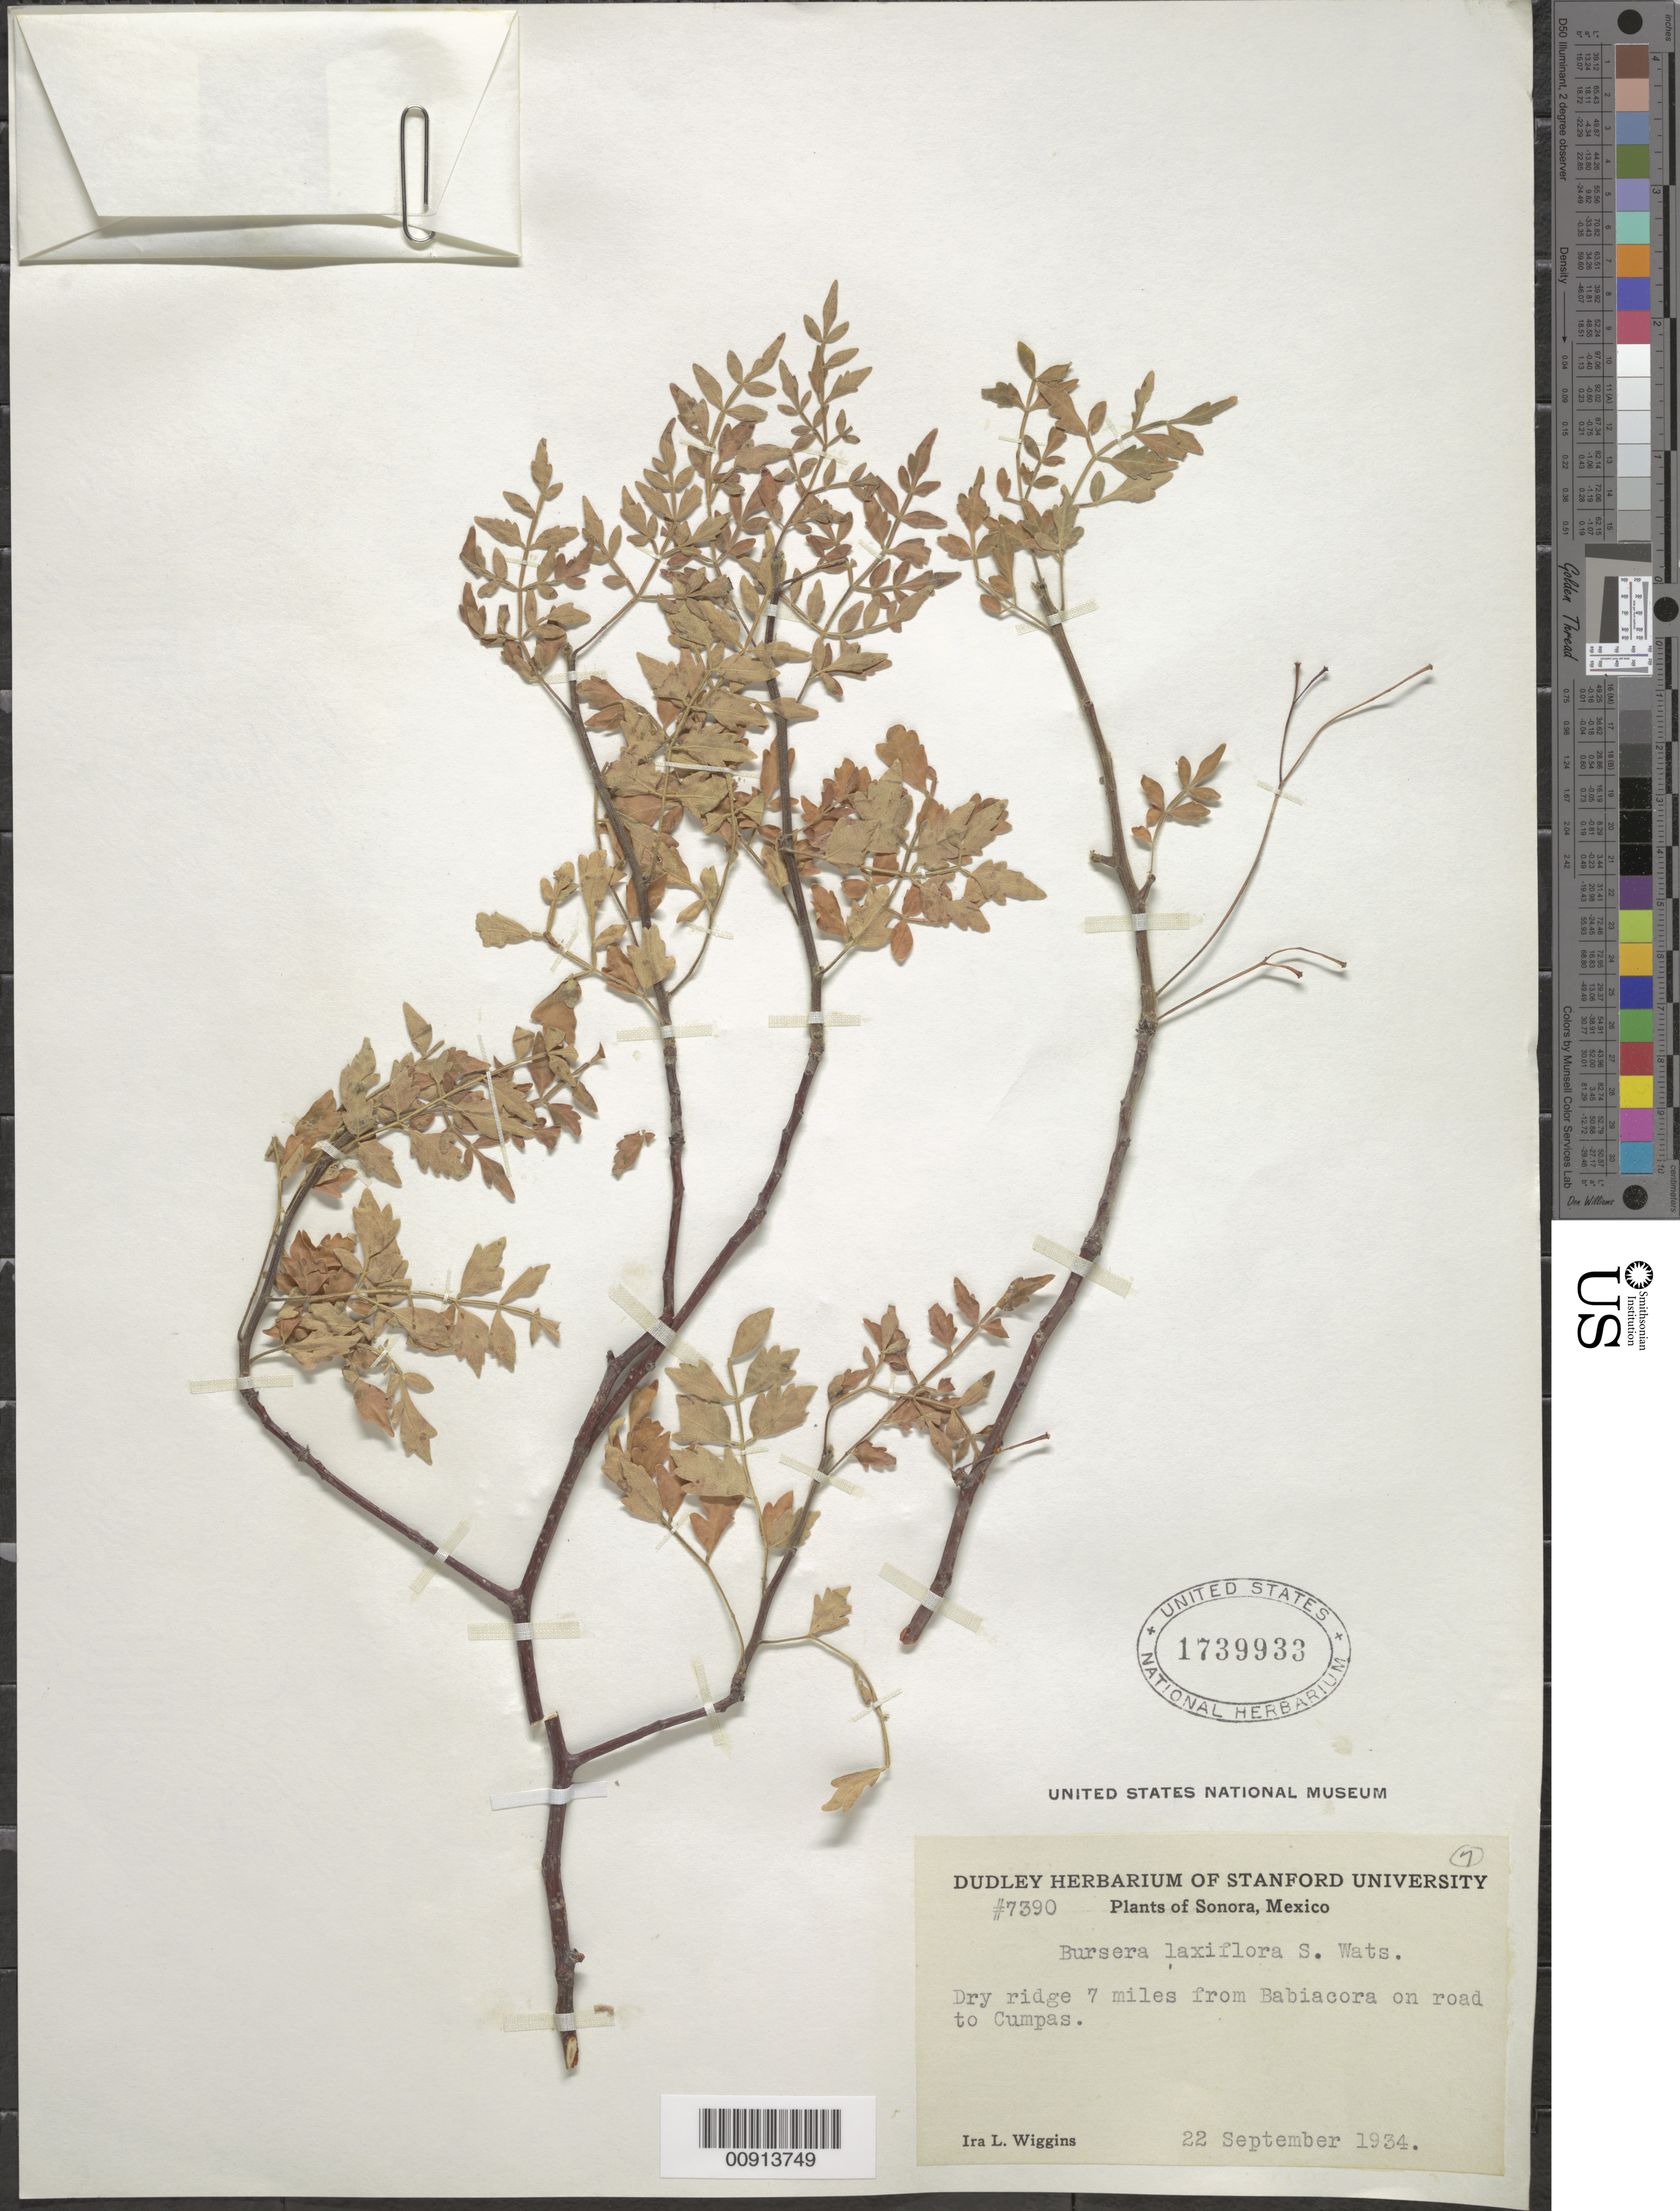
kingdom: Plantae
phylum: Tracheophyta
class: Magnoliopsida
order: Sapindales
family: Burseraceae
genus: Bursera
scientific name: Bursera laxiflora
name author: S. Watson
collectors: I. L. Wiggins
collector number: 7390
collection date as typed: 22 Sep 1934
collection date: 1934-09-22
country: Mexico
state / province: Sonora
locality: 7 miles from Babiacora on road to Cumpas, Sonora.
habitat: Dry ridge.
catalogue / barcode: US 1739933